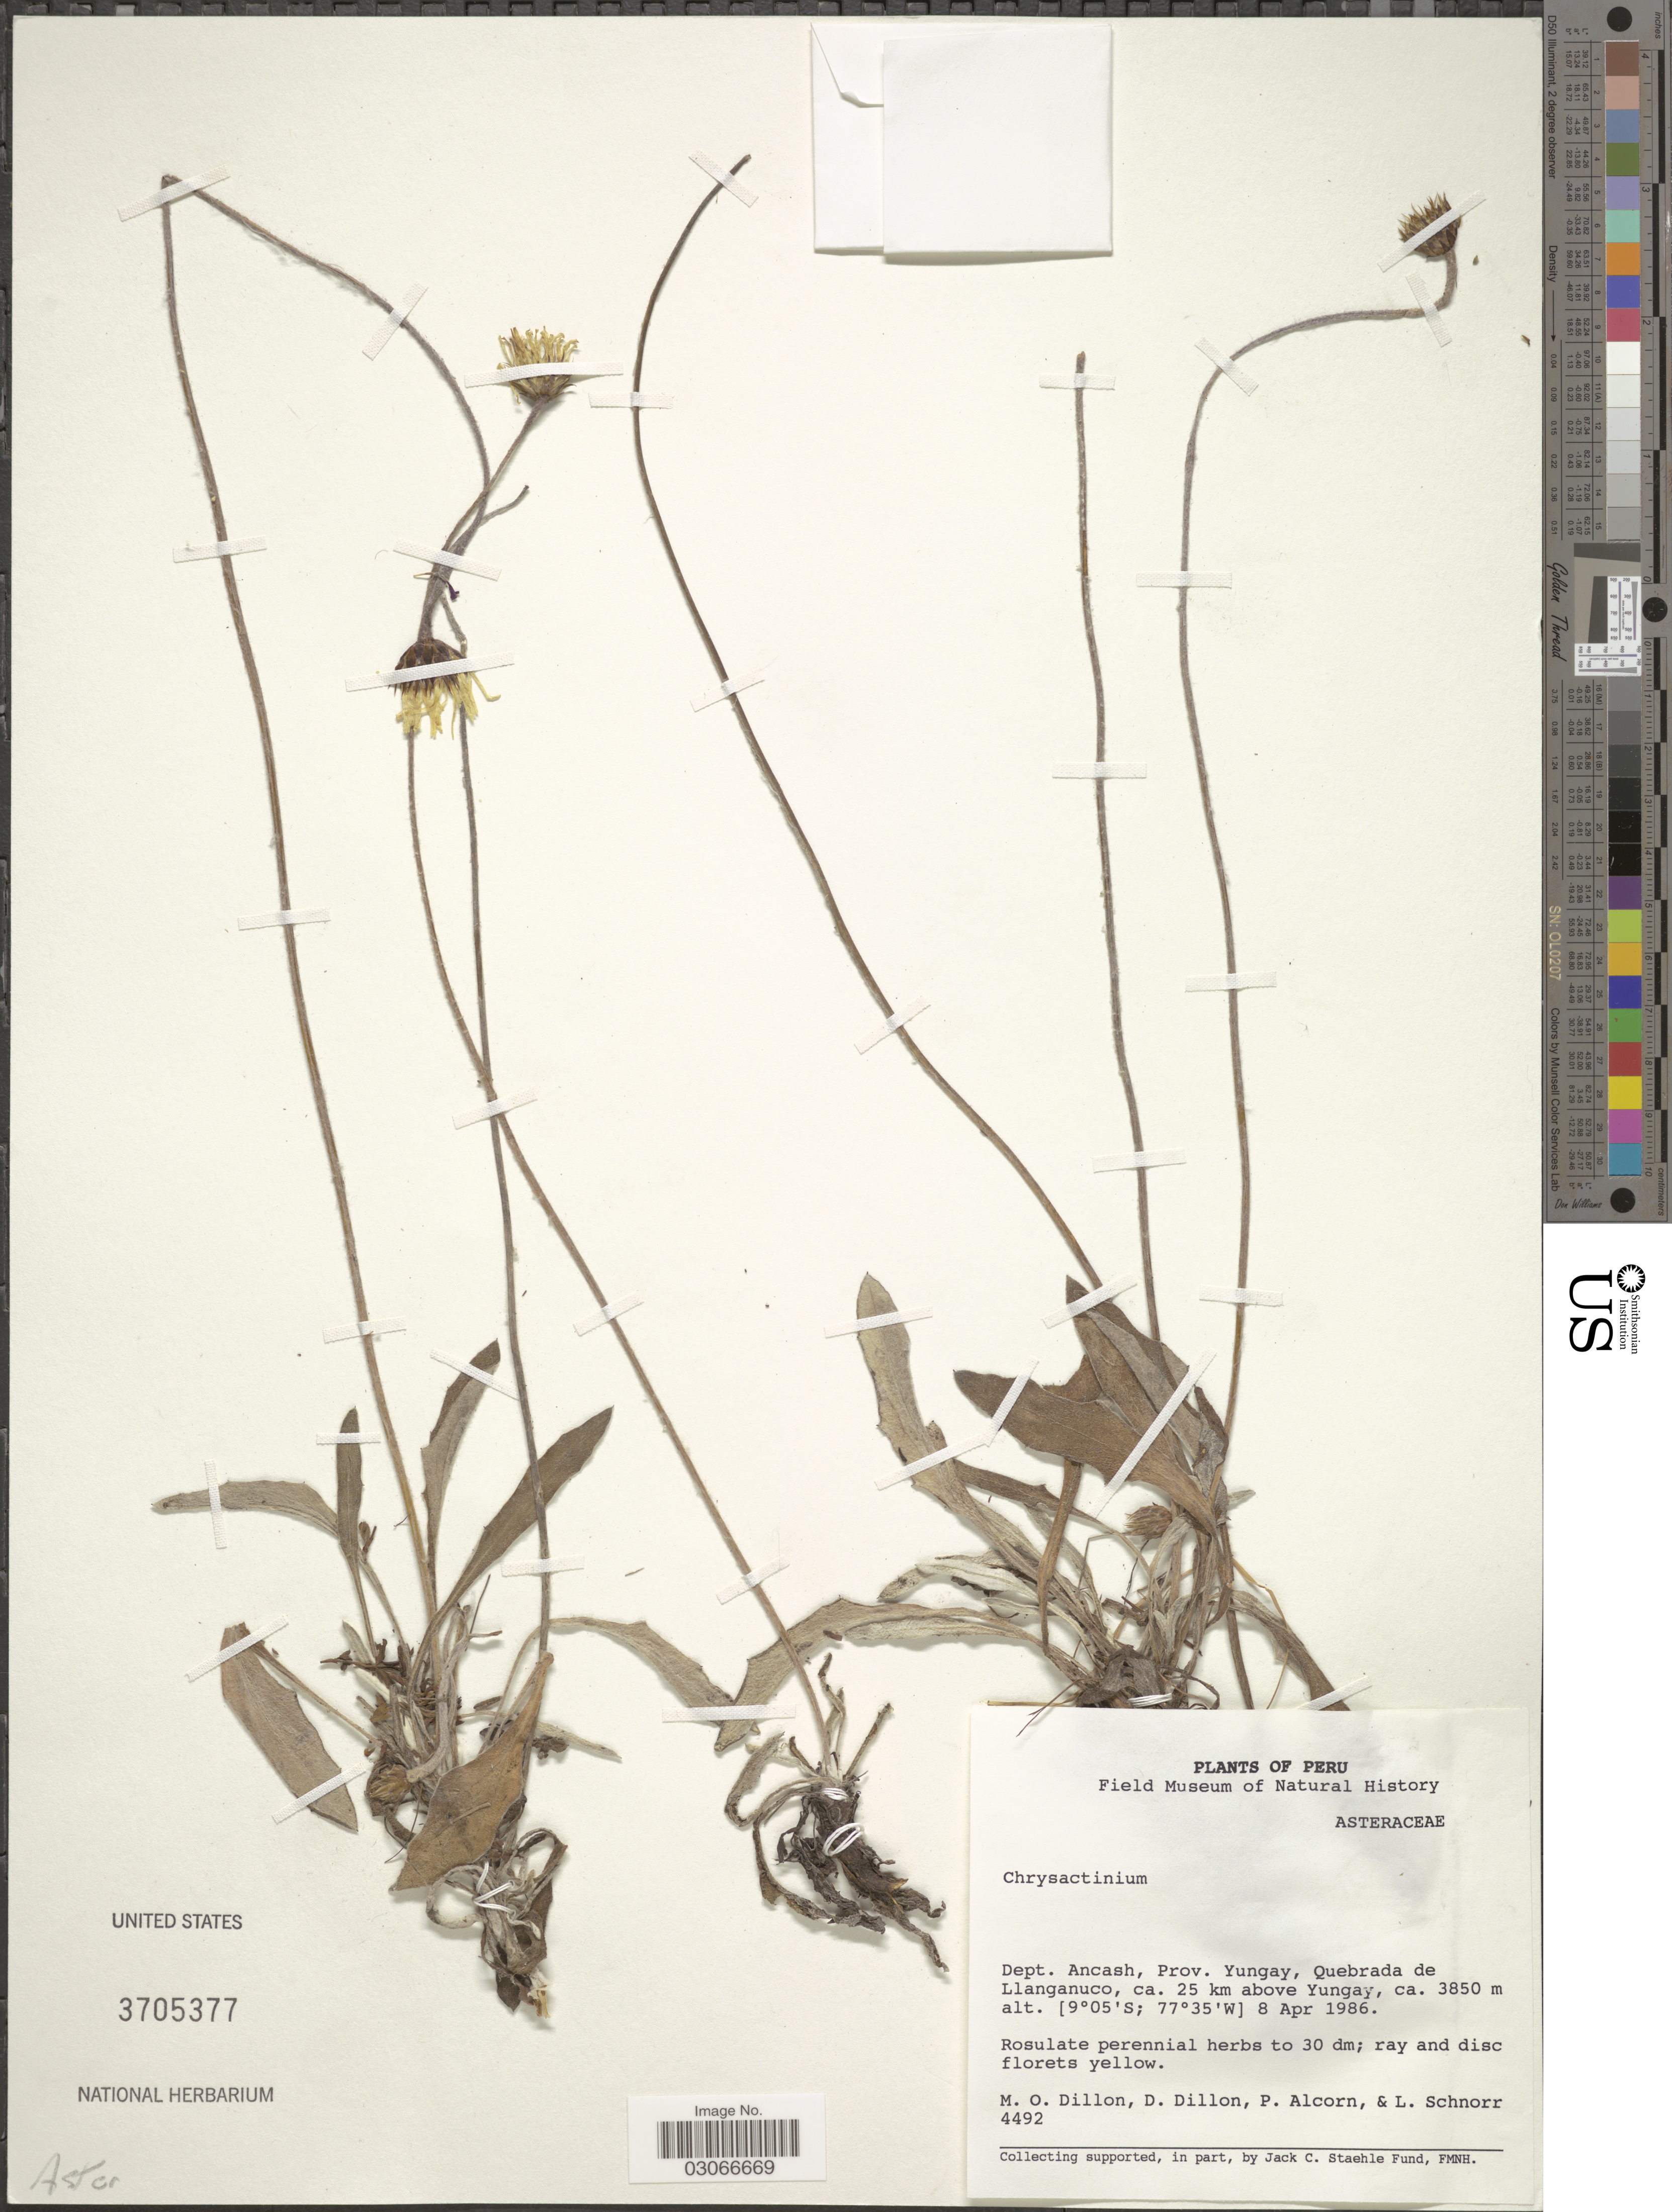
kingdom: Plantae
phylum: Tracheophyta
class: Magnoliopsida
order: Asterales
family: Asteraceae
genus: Chrysactinium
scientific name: Chrysactinium sp.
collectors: M. O. Dillon, D. Dillon, P. Alcorn & L. Schnorr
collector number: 4492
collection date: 1986-04-08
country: Peru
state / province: Ancash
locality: Dept. Ancash, Prov. Yungay, Quebrada de Llanganuco, ca. 25 km above Yungay.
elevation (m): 3850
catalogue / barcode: US 3705377